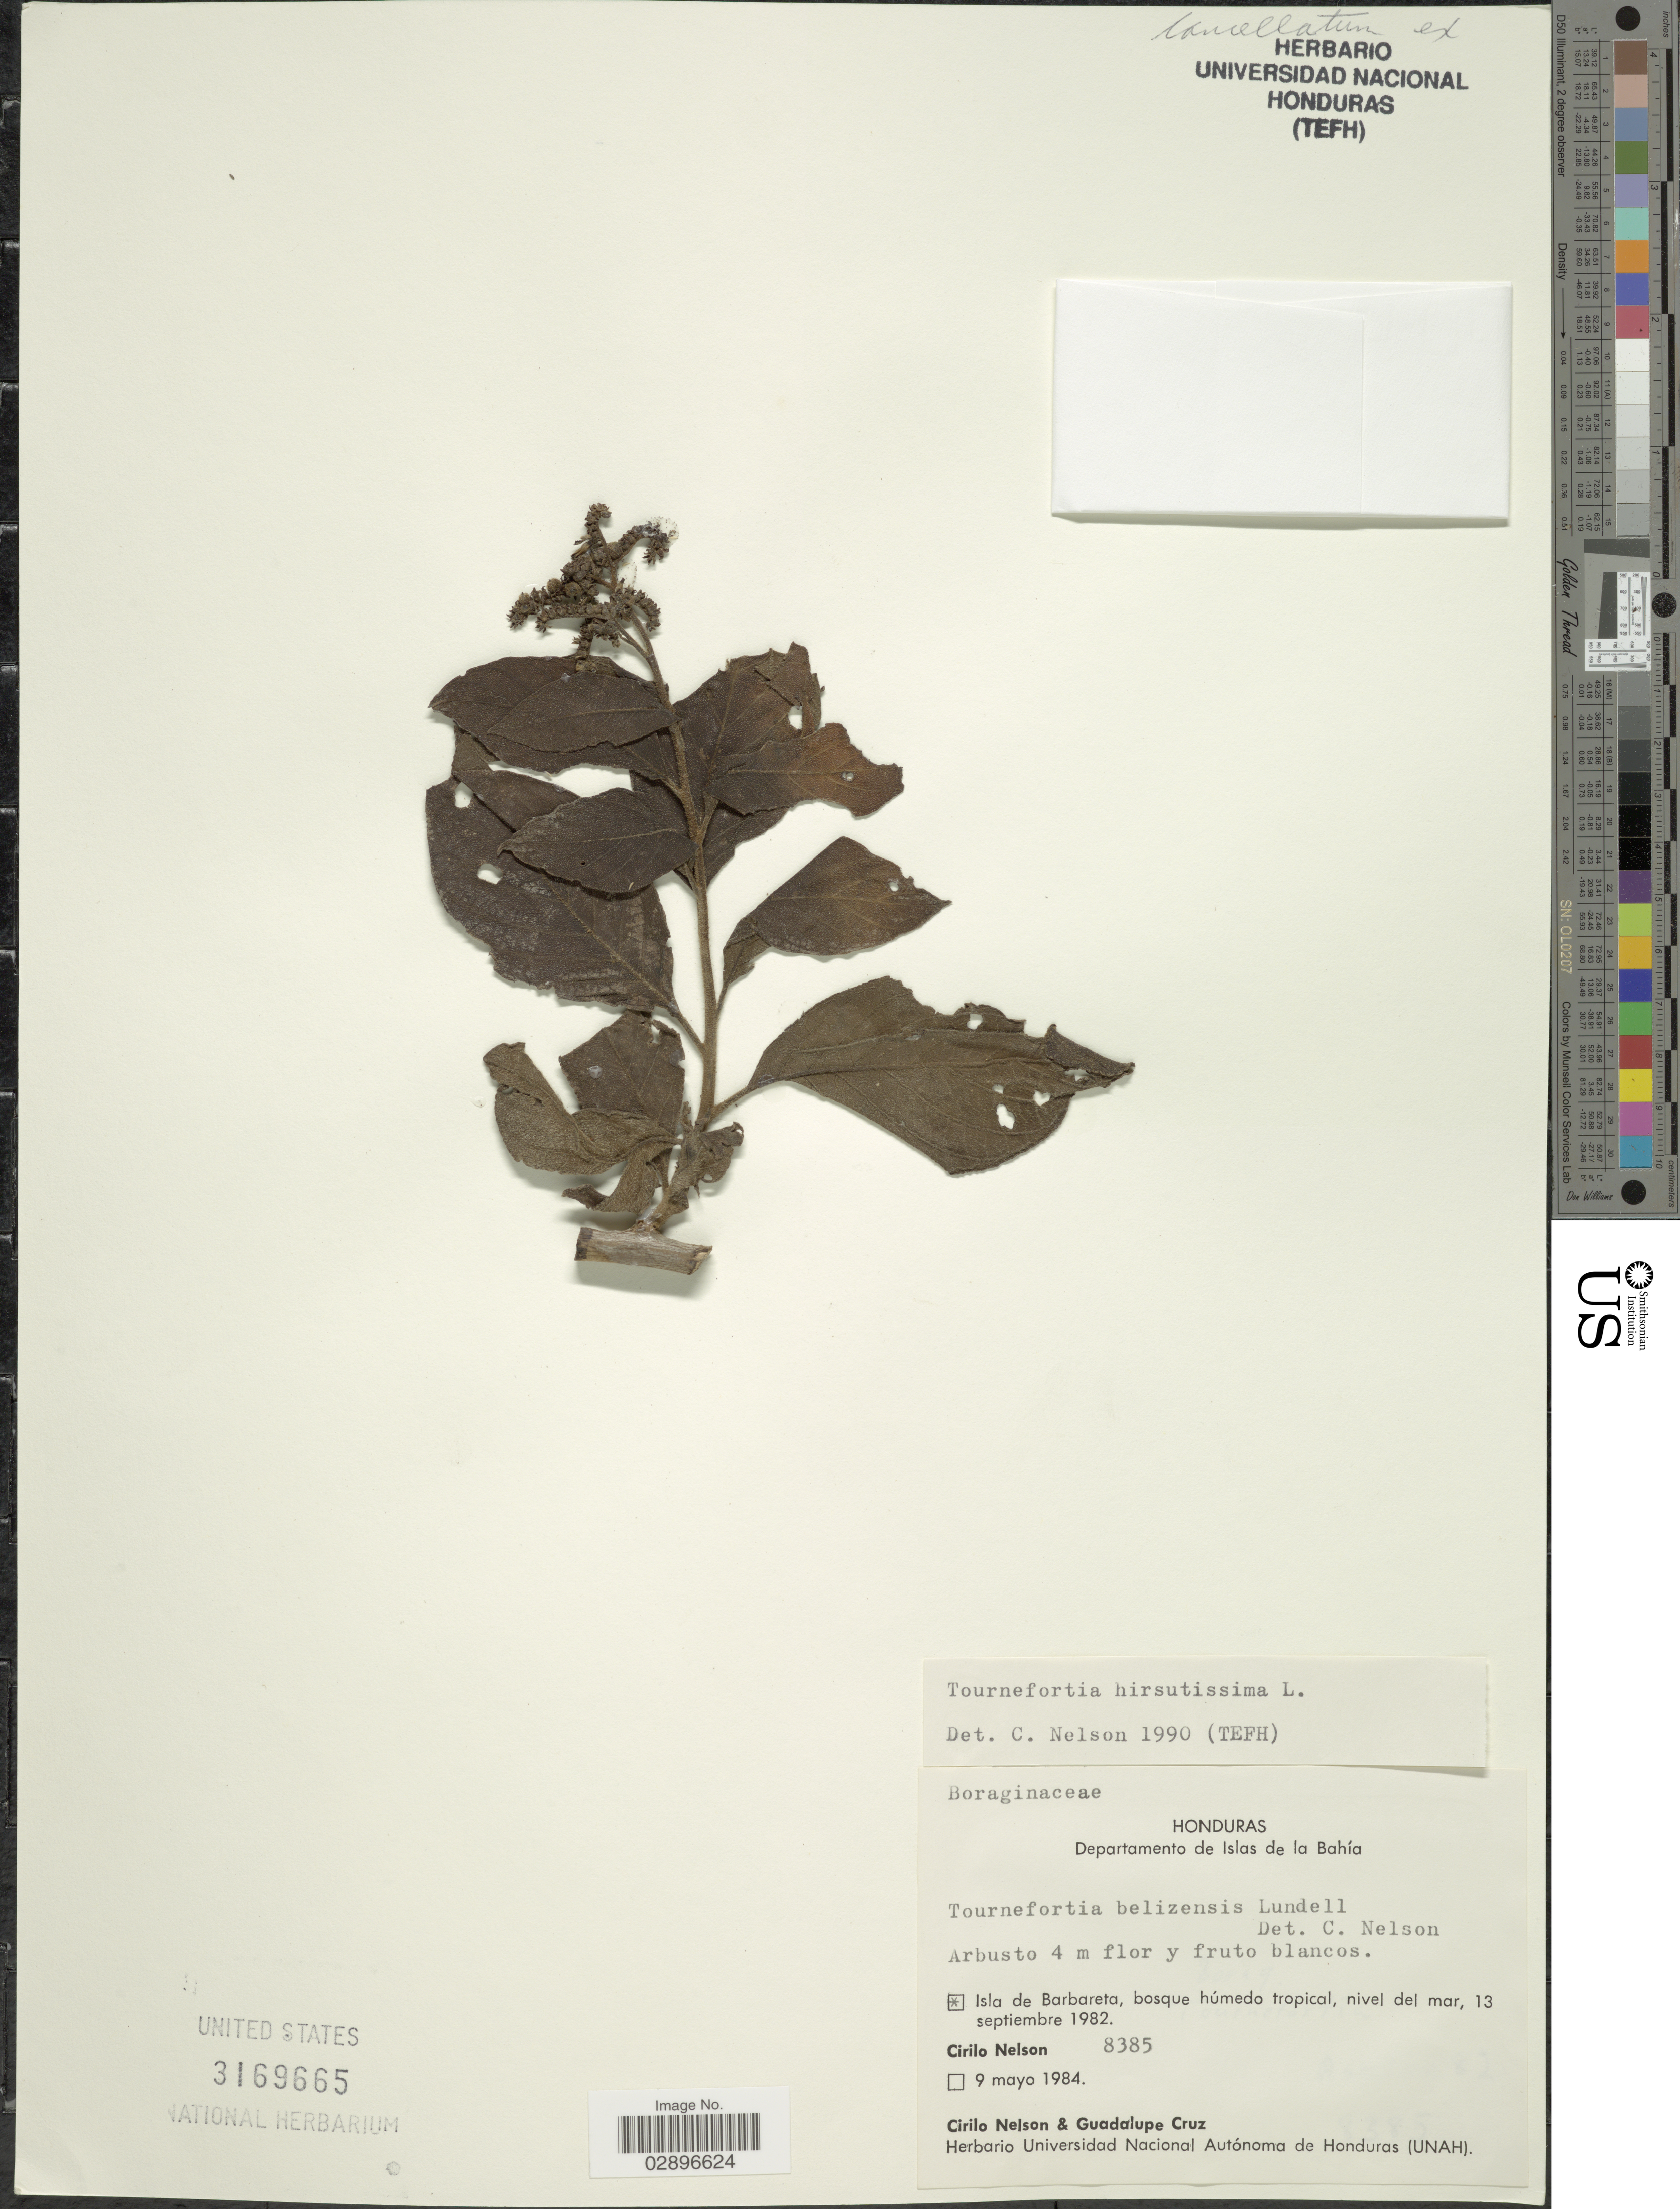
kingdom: Plantae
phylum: Tracheophyta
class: Magnoliopsida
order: Boraginales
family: Heliotropiaceae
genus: Tournefortia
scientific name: Tournefortia hirsutissima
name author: L.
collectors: C. Nelson & G. Cruz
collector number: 8385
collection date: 1982-09-13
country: Honduras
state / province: Islas de la Bahía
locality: Departamento de Islas de la Bahía. Isla de Barbareta.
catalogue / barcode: US 3169665